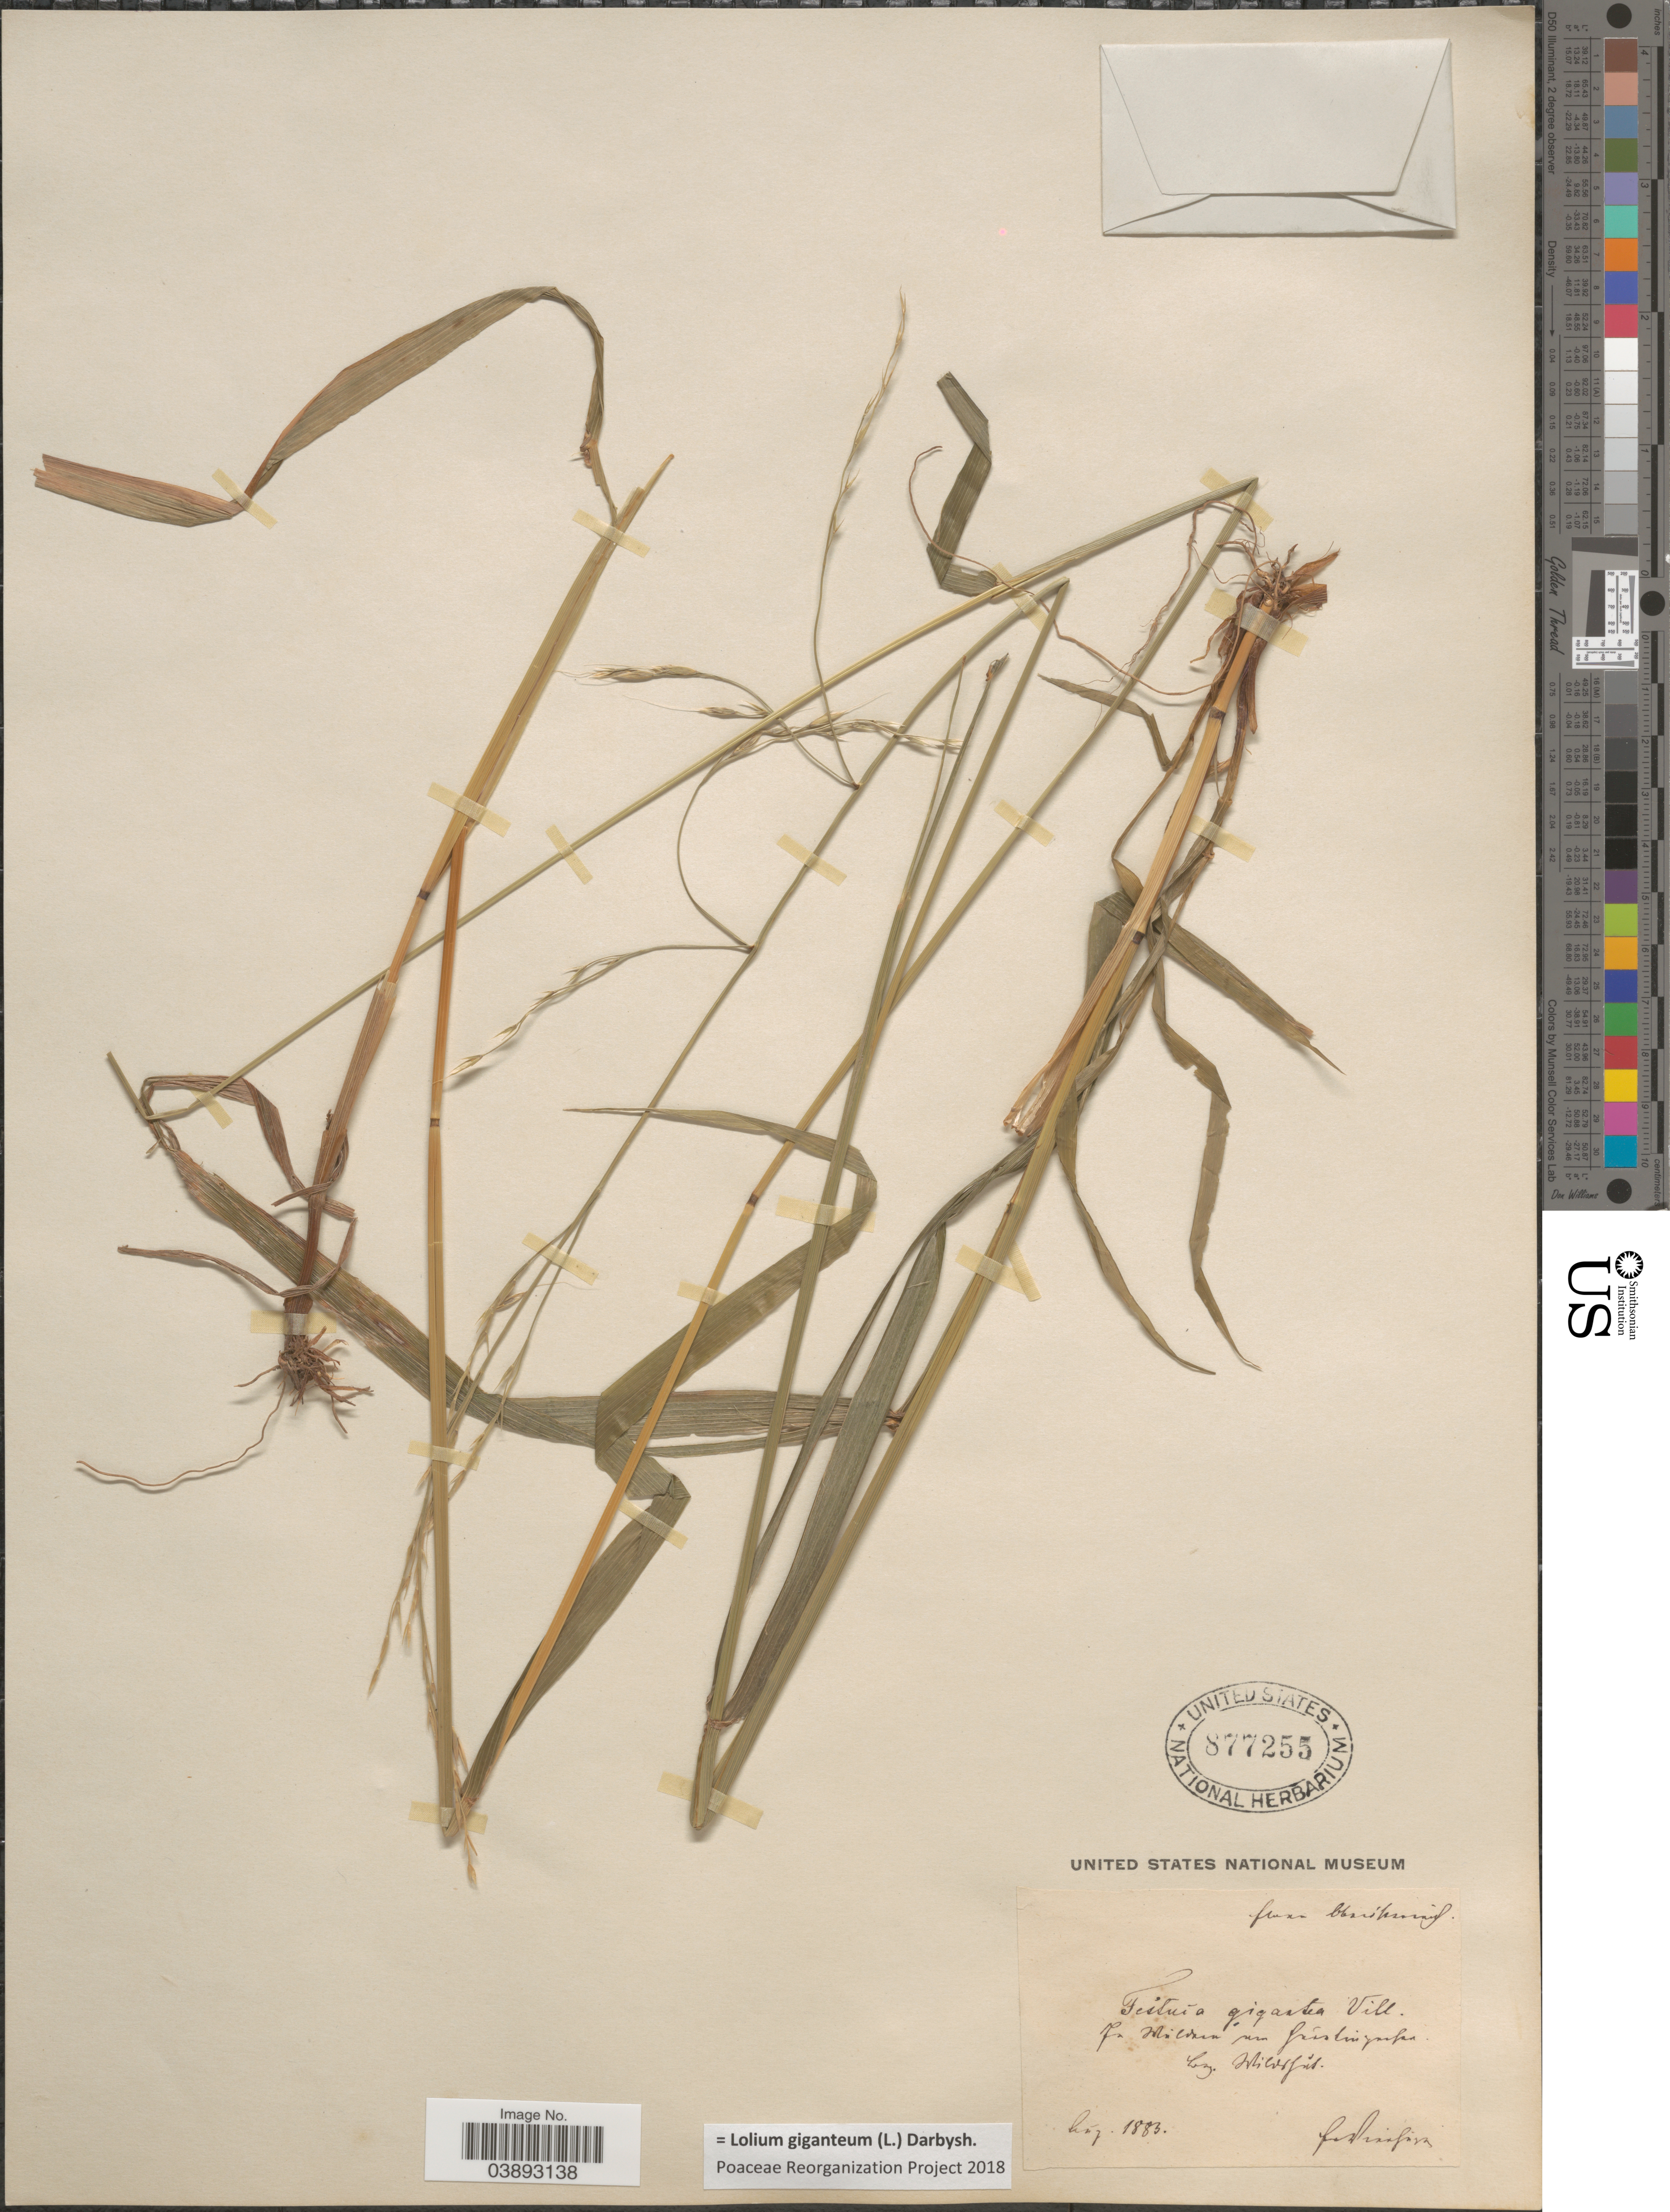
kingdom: Plantae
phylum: Tracheophyta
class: Liliopsida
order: Poales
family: Poaceae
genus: Lolium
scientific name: Lolium giganteum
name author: (L.) Darbysh.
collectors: F. Vierhapper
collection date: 1883-08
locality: [illegible text].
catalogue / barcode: US 877255